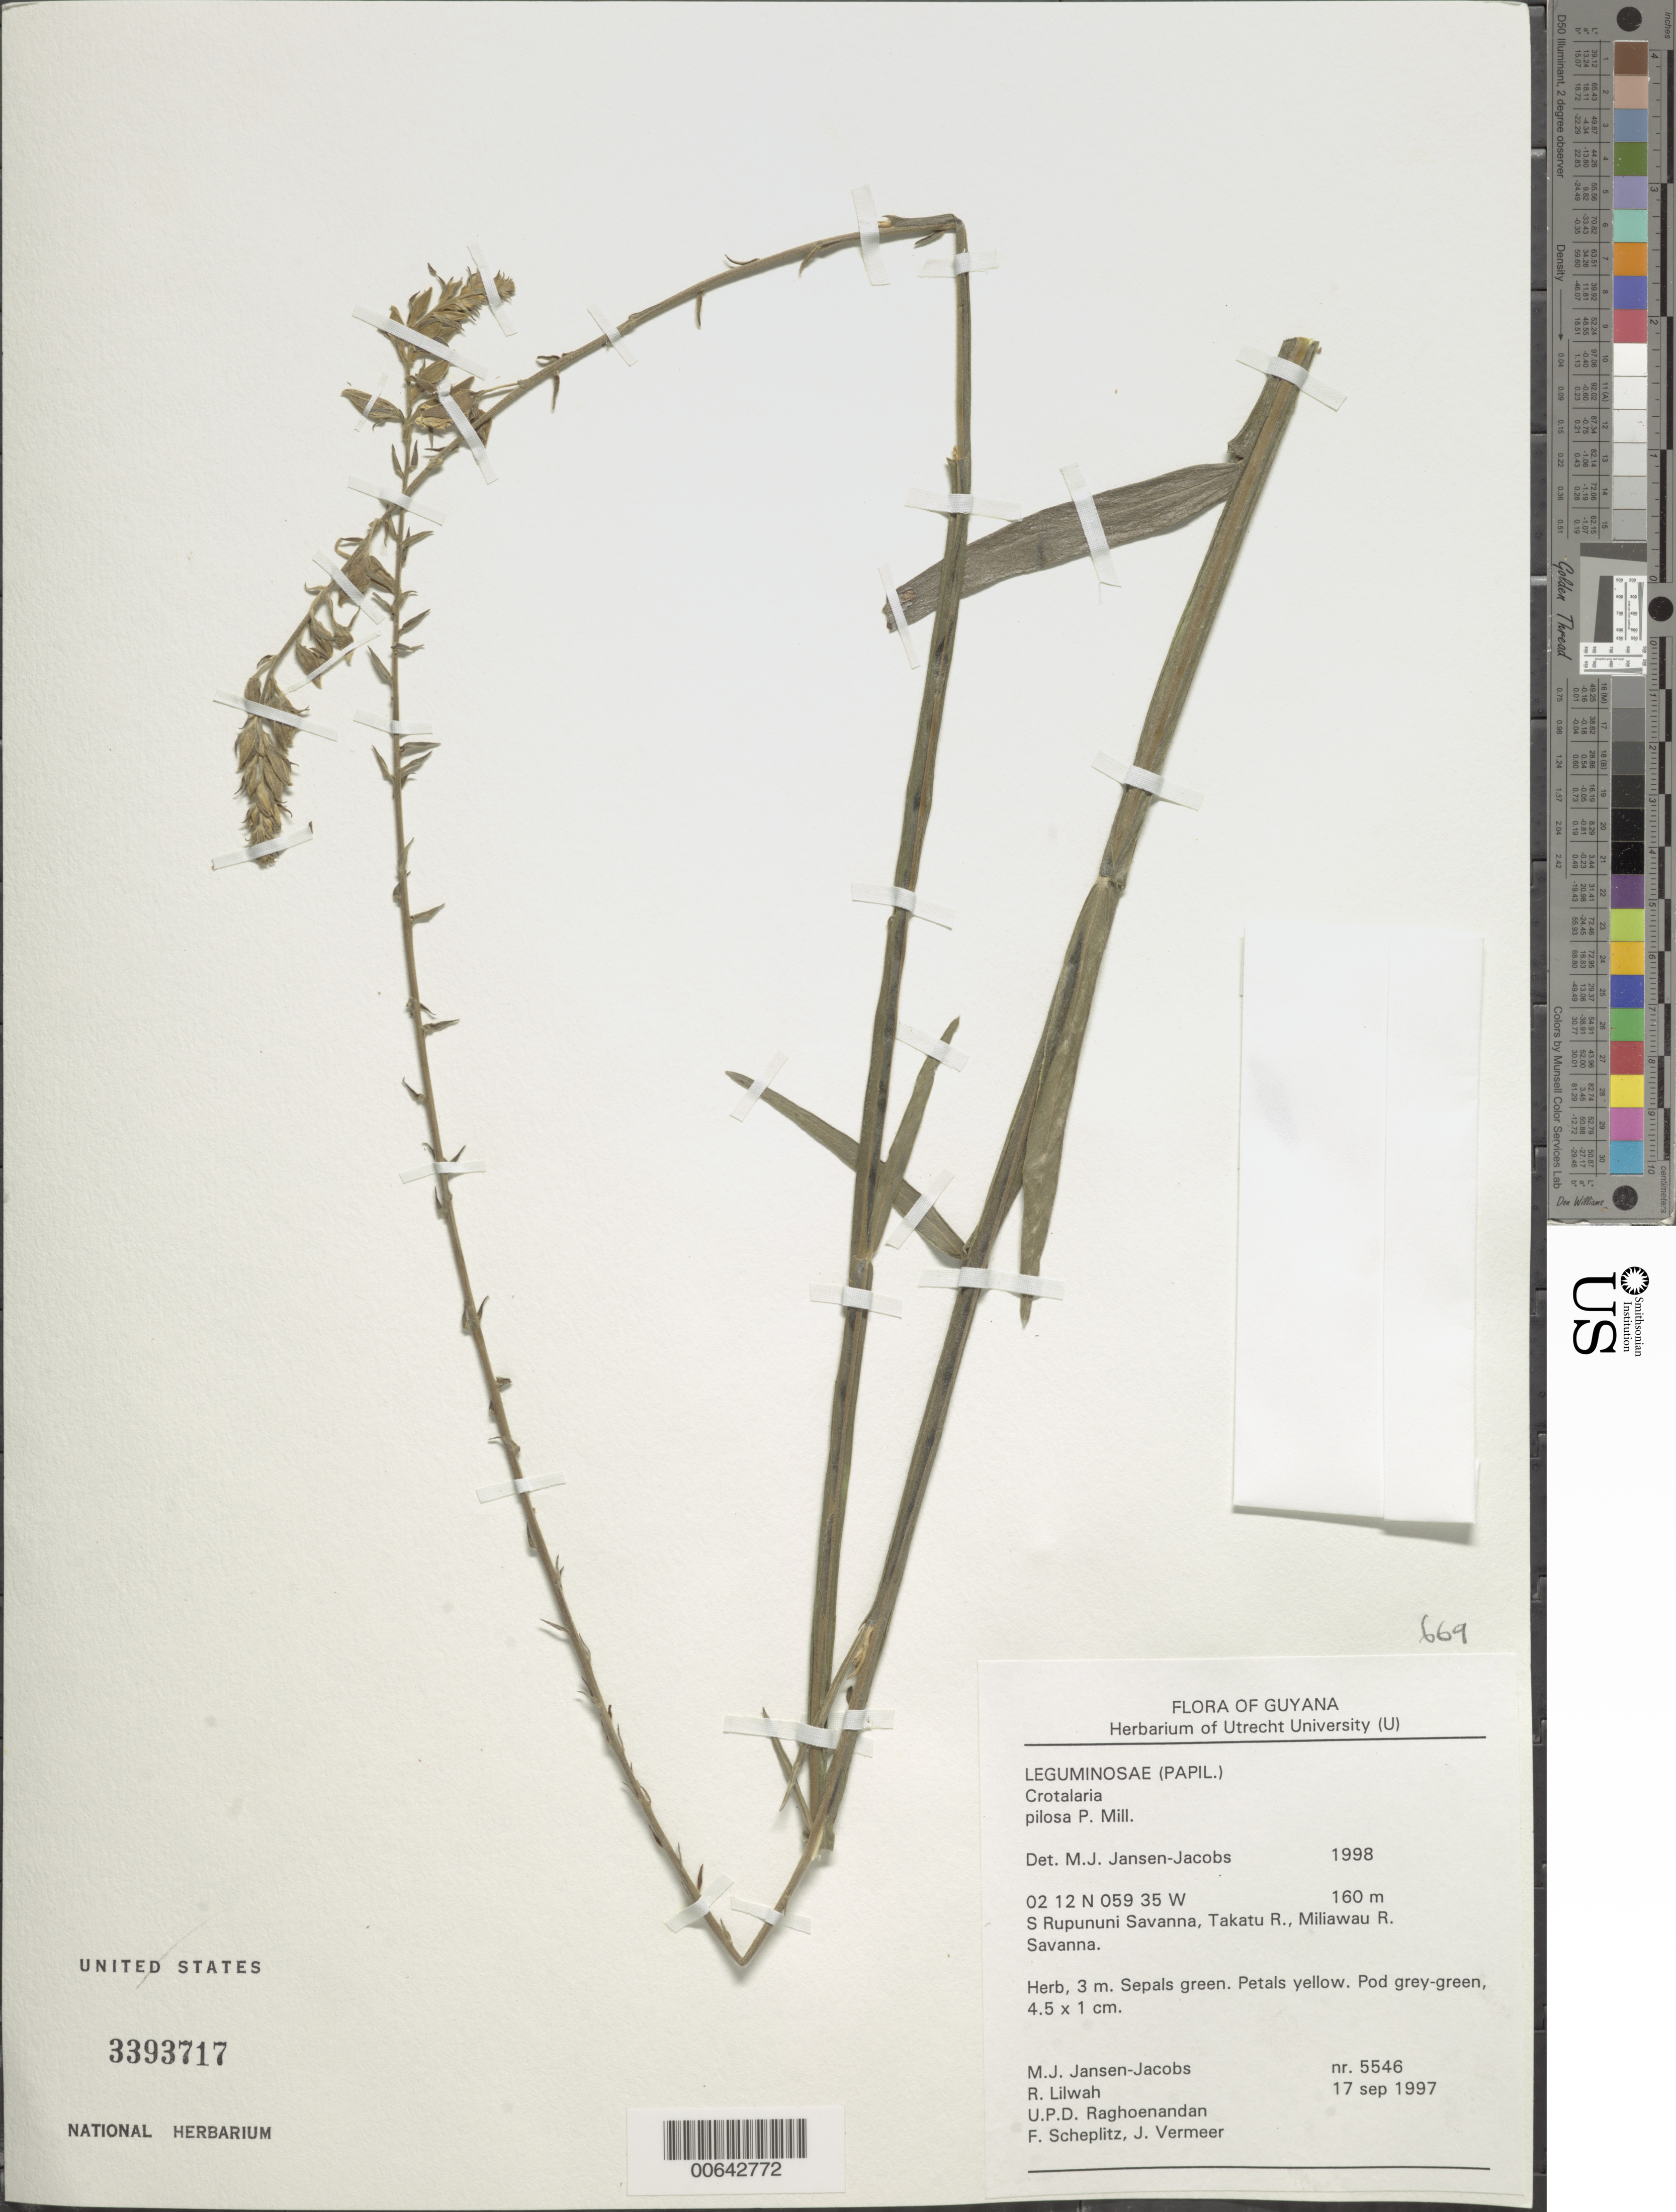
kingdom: Plantae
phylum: Tracheophyta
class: Magnoliopsida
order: Fabales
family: Fabaceae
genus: Crotalaria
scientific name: Crotalaria pilosa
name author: Mill.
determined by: Jansen-Jacobs, M. J., (U), Nationaal Herbarium Nederland, Utrecht University branch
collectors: M. J. Jansen-Jacobs, R. Lilwah, U. Raghoenandan, F. Scheplitz & J. Vermeer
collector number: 5546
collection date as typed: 17-Sep-97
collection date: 1997-09-17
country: Guyana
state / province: U. Takutu-U. Essequibo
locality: S. Rupununi savanna, Takutu and Miliawau Rivers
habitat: Savanna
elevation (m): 160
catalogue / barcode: US 3393717